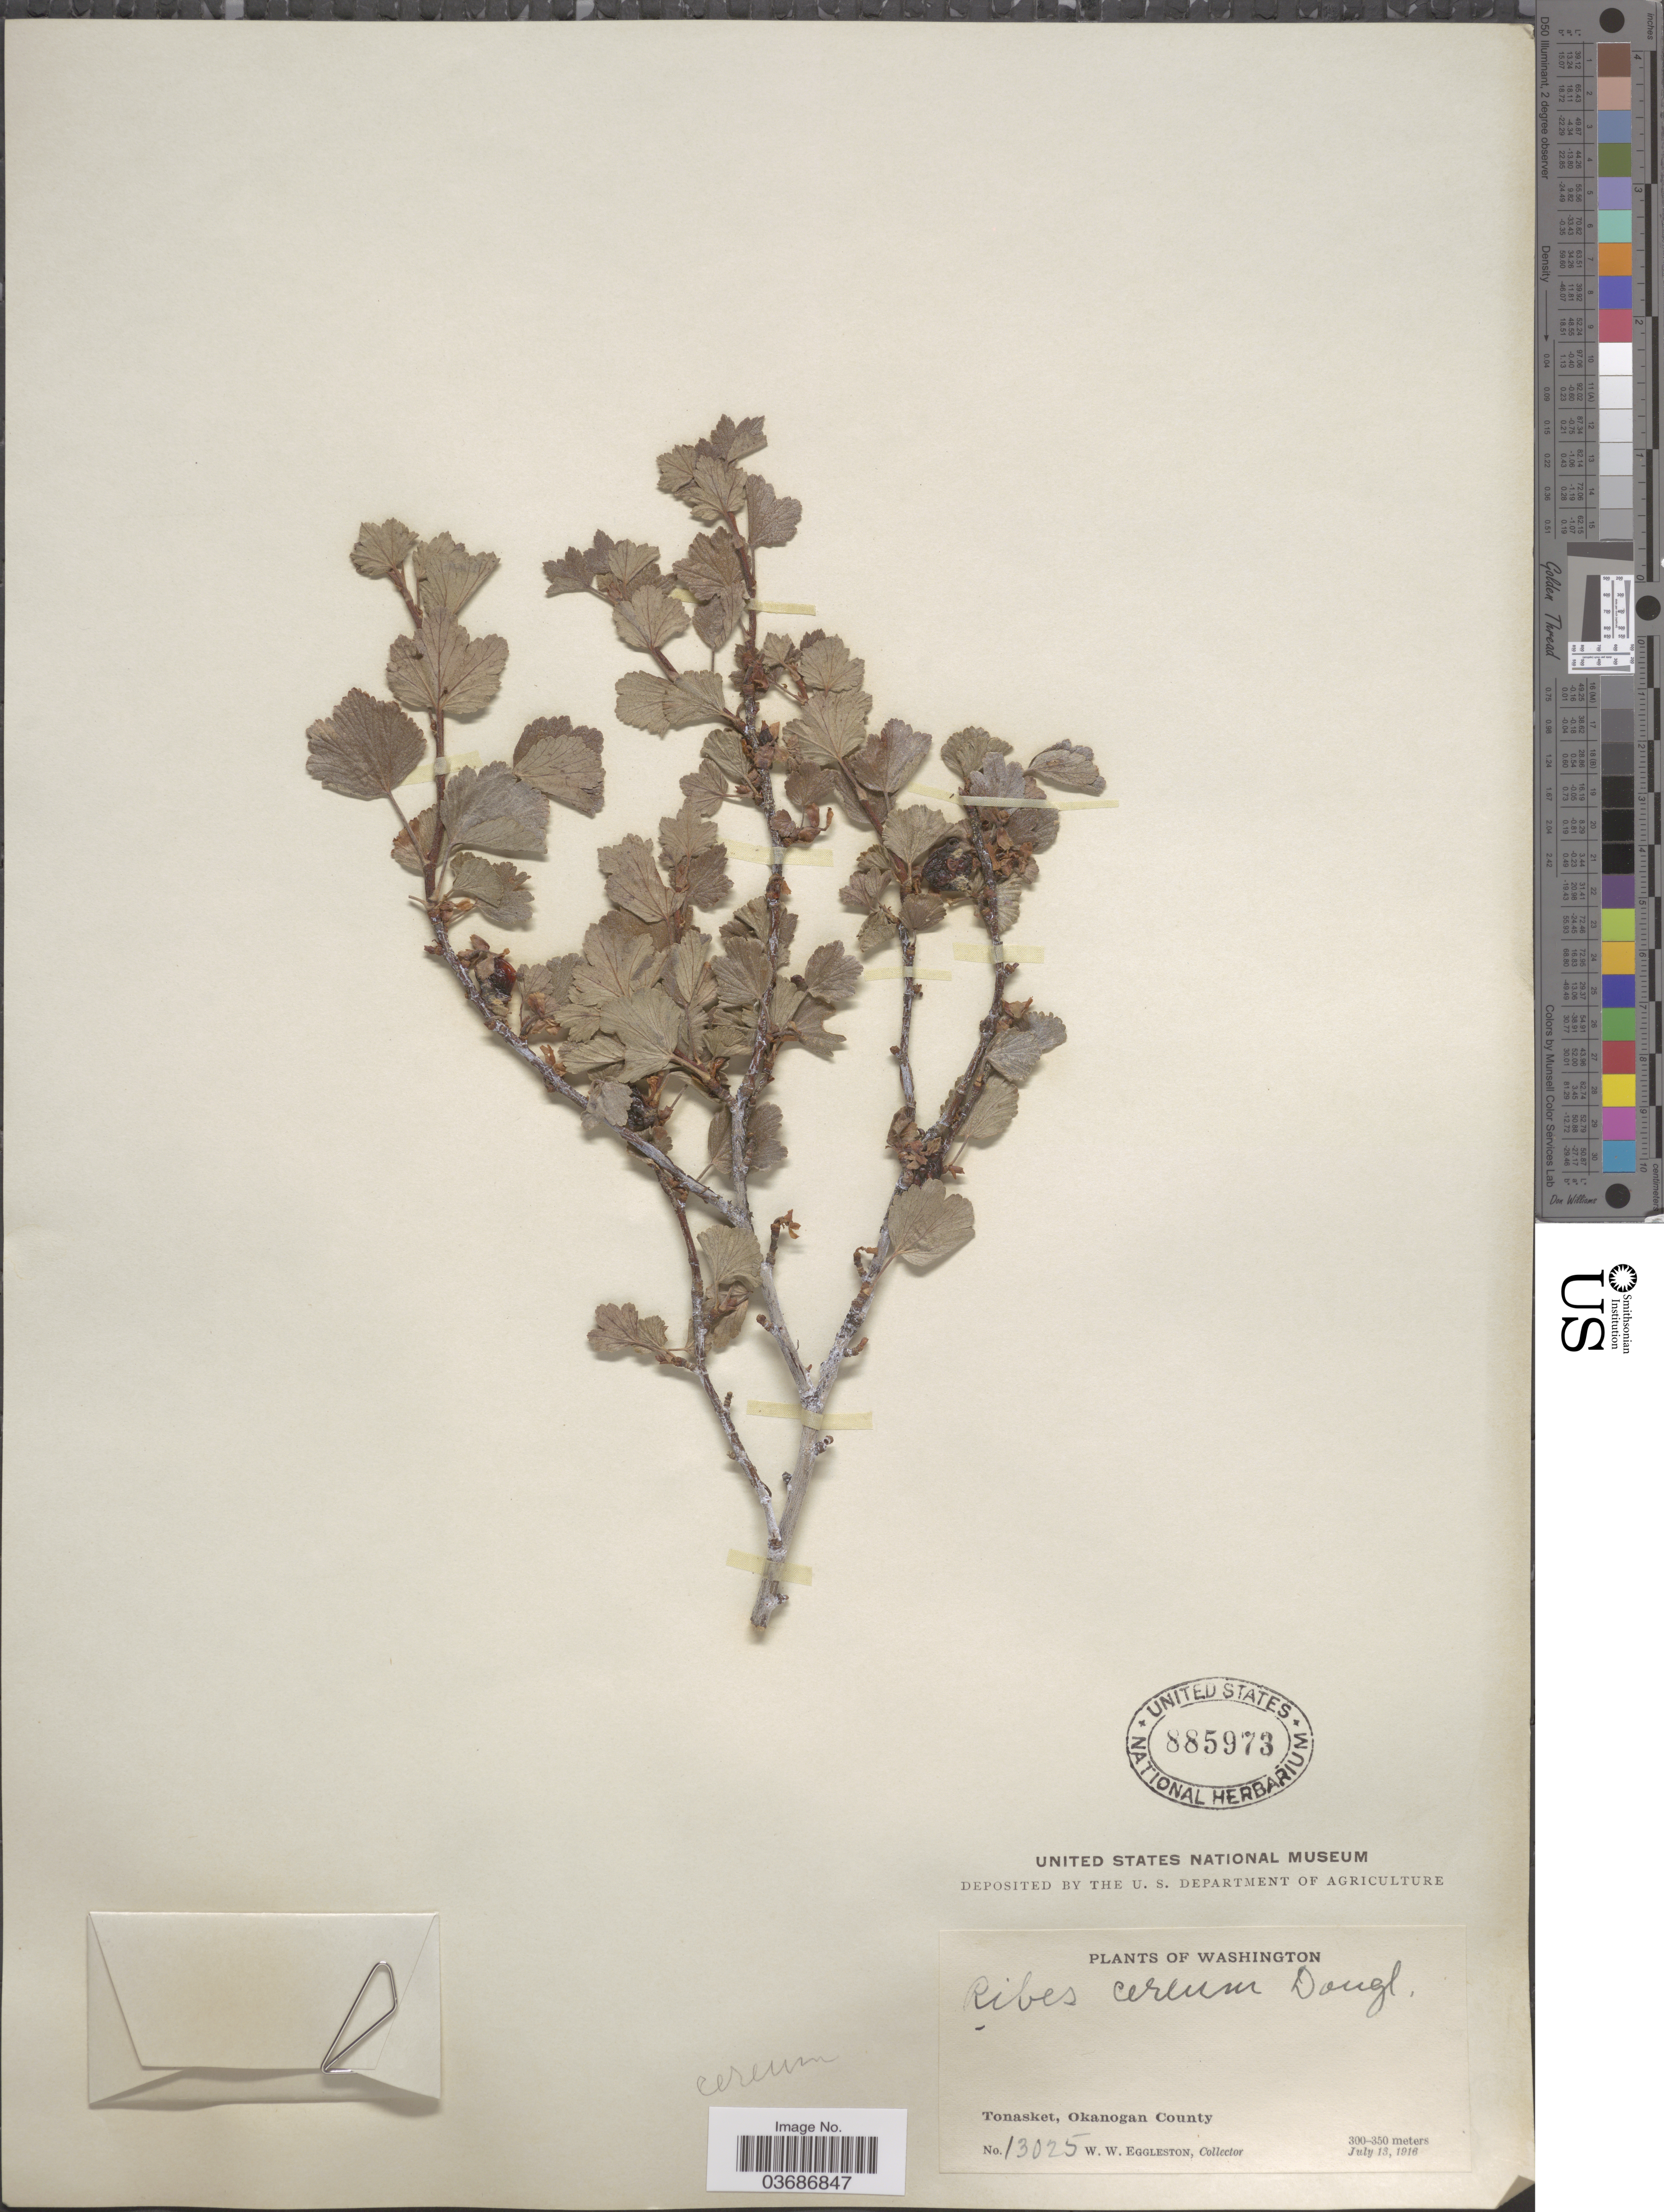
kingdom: Plantae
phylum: Tracheophyta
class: Magnoliopsida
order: Saxifragales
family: Grossulariaceae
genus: Ribes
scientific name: Ribes cereum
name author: Douglas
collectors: W. W. Eggleston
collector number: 13025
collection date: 1916-07-13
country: United States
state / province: Washington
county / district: Okanogan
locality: Tonasket, Okanogan County.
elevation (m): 300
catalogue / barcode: US 885973